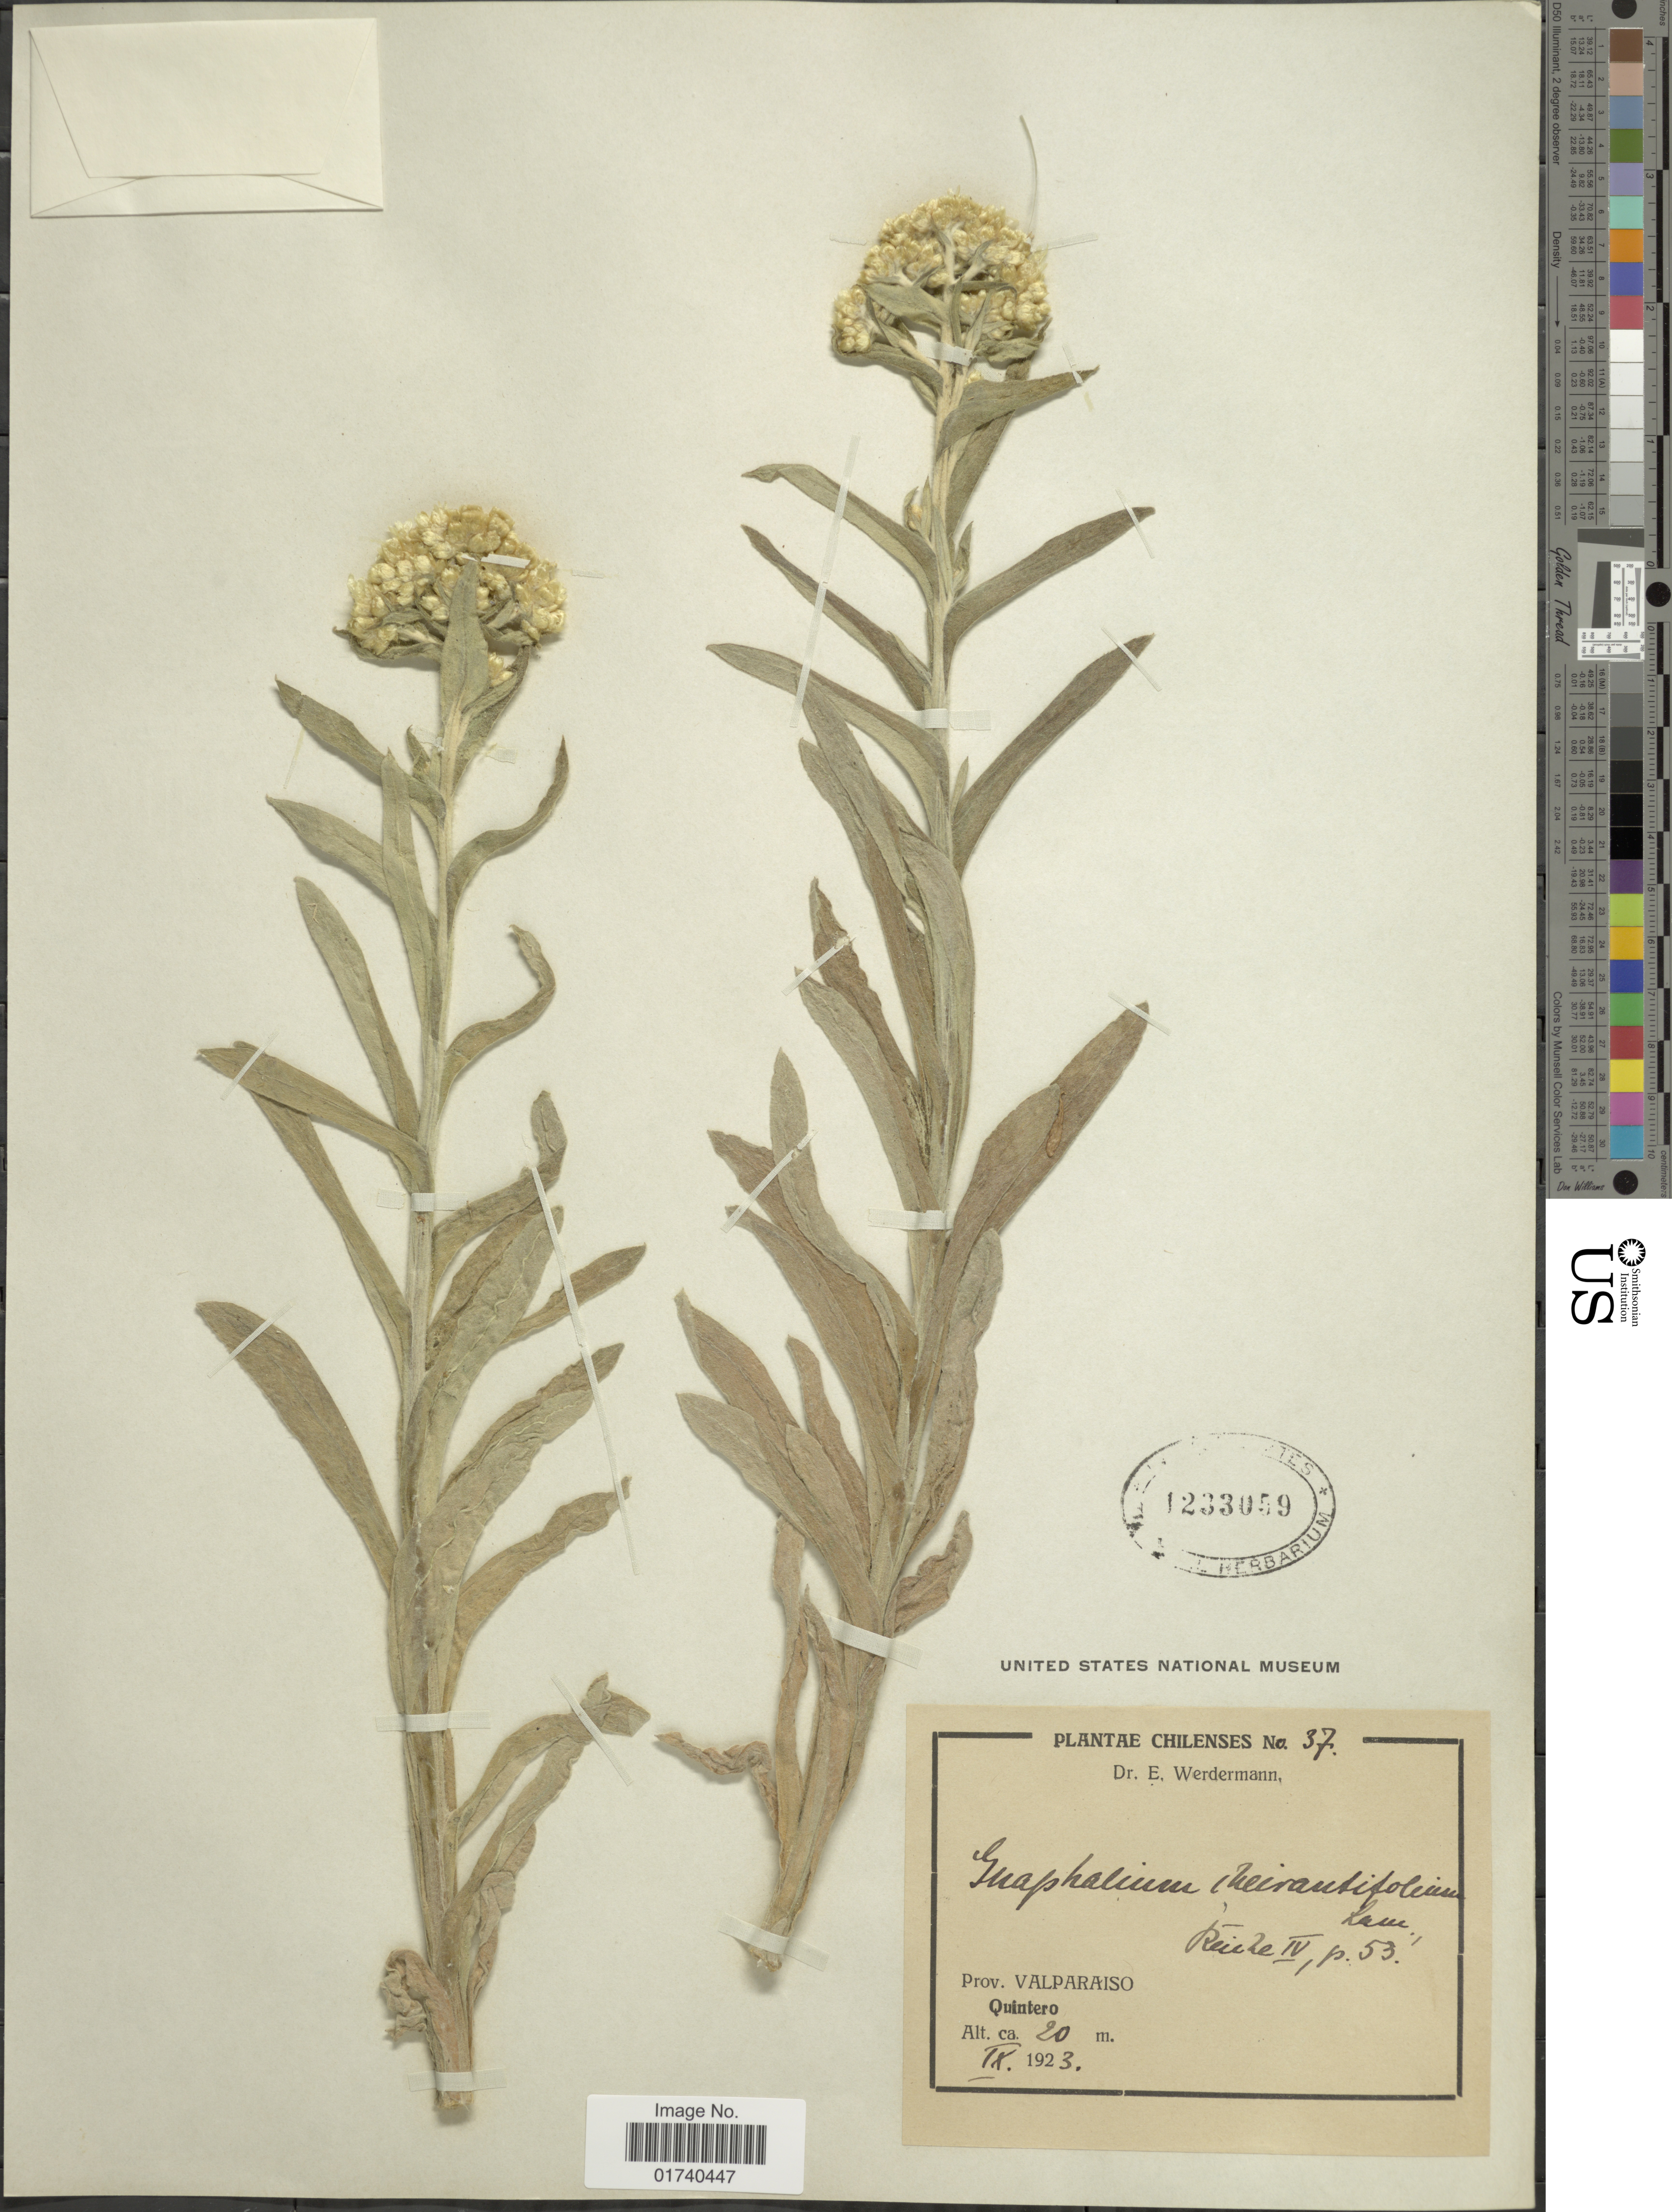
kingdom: Plantae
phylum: Tracheophyta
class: Magnoliopsida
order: Asterales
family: Asteraceae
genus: Pseudognaphalium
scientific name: Pseudognaphalium cheiranthifolium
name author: (Lam.) Hilliard & B.L. Burtt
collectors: E. Werdermann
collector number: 37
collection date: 1923-09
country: Chile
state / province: Valparaíso (V)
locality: Valparaiso, Quintero.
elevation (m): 20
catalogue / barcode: US 1233059